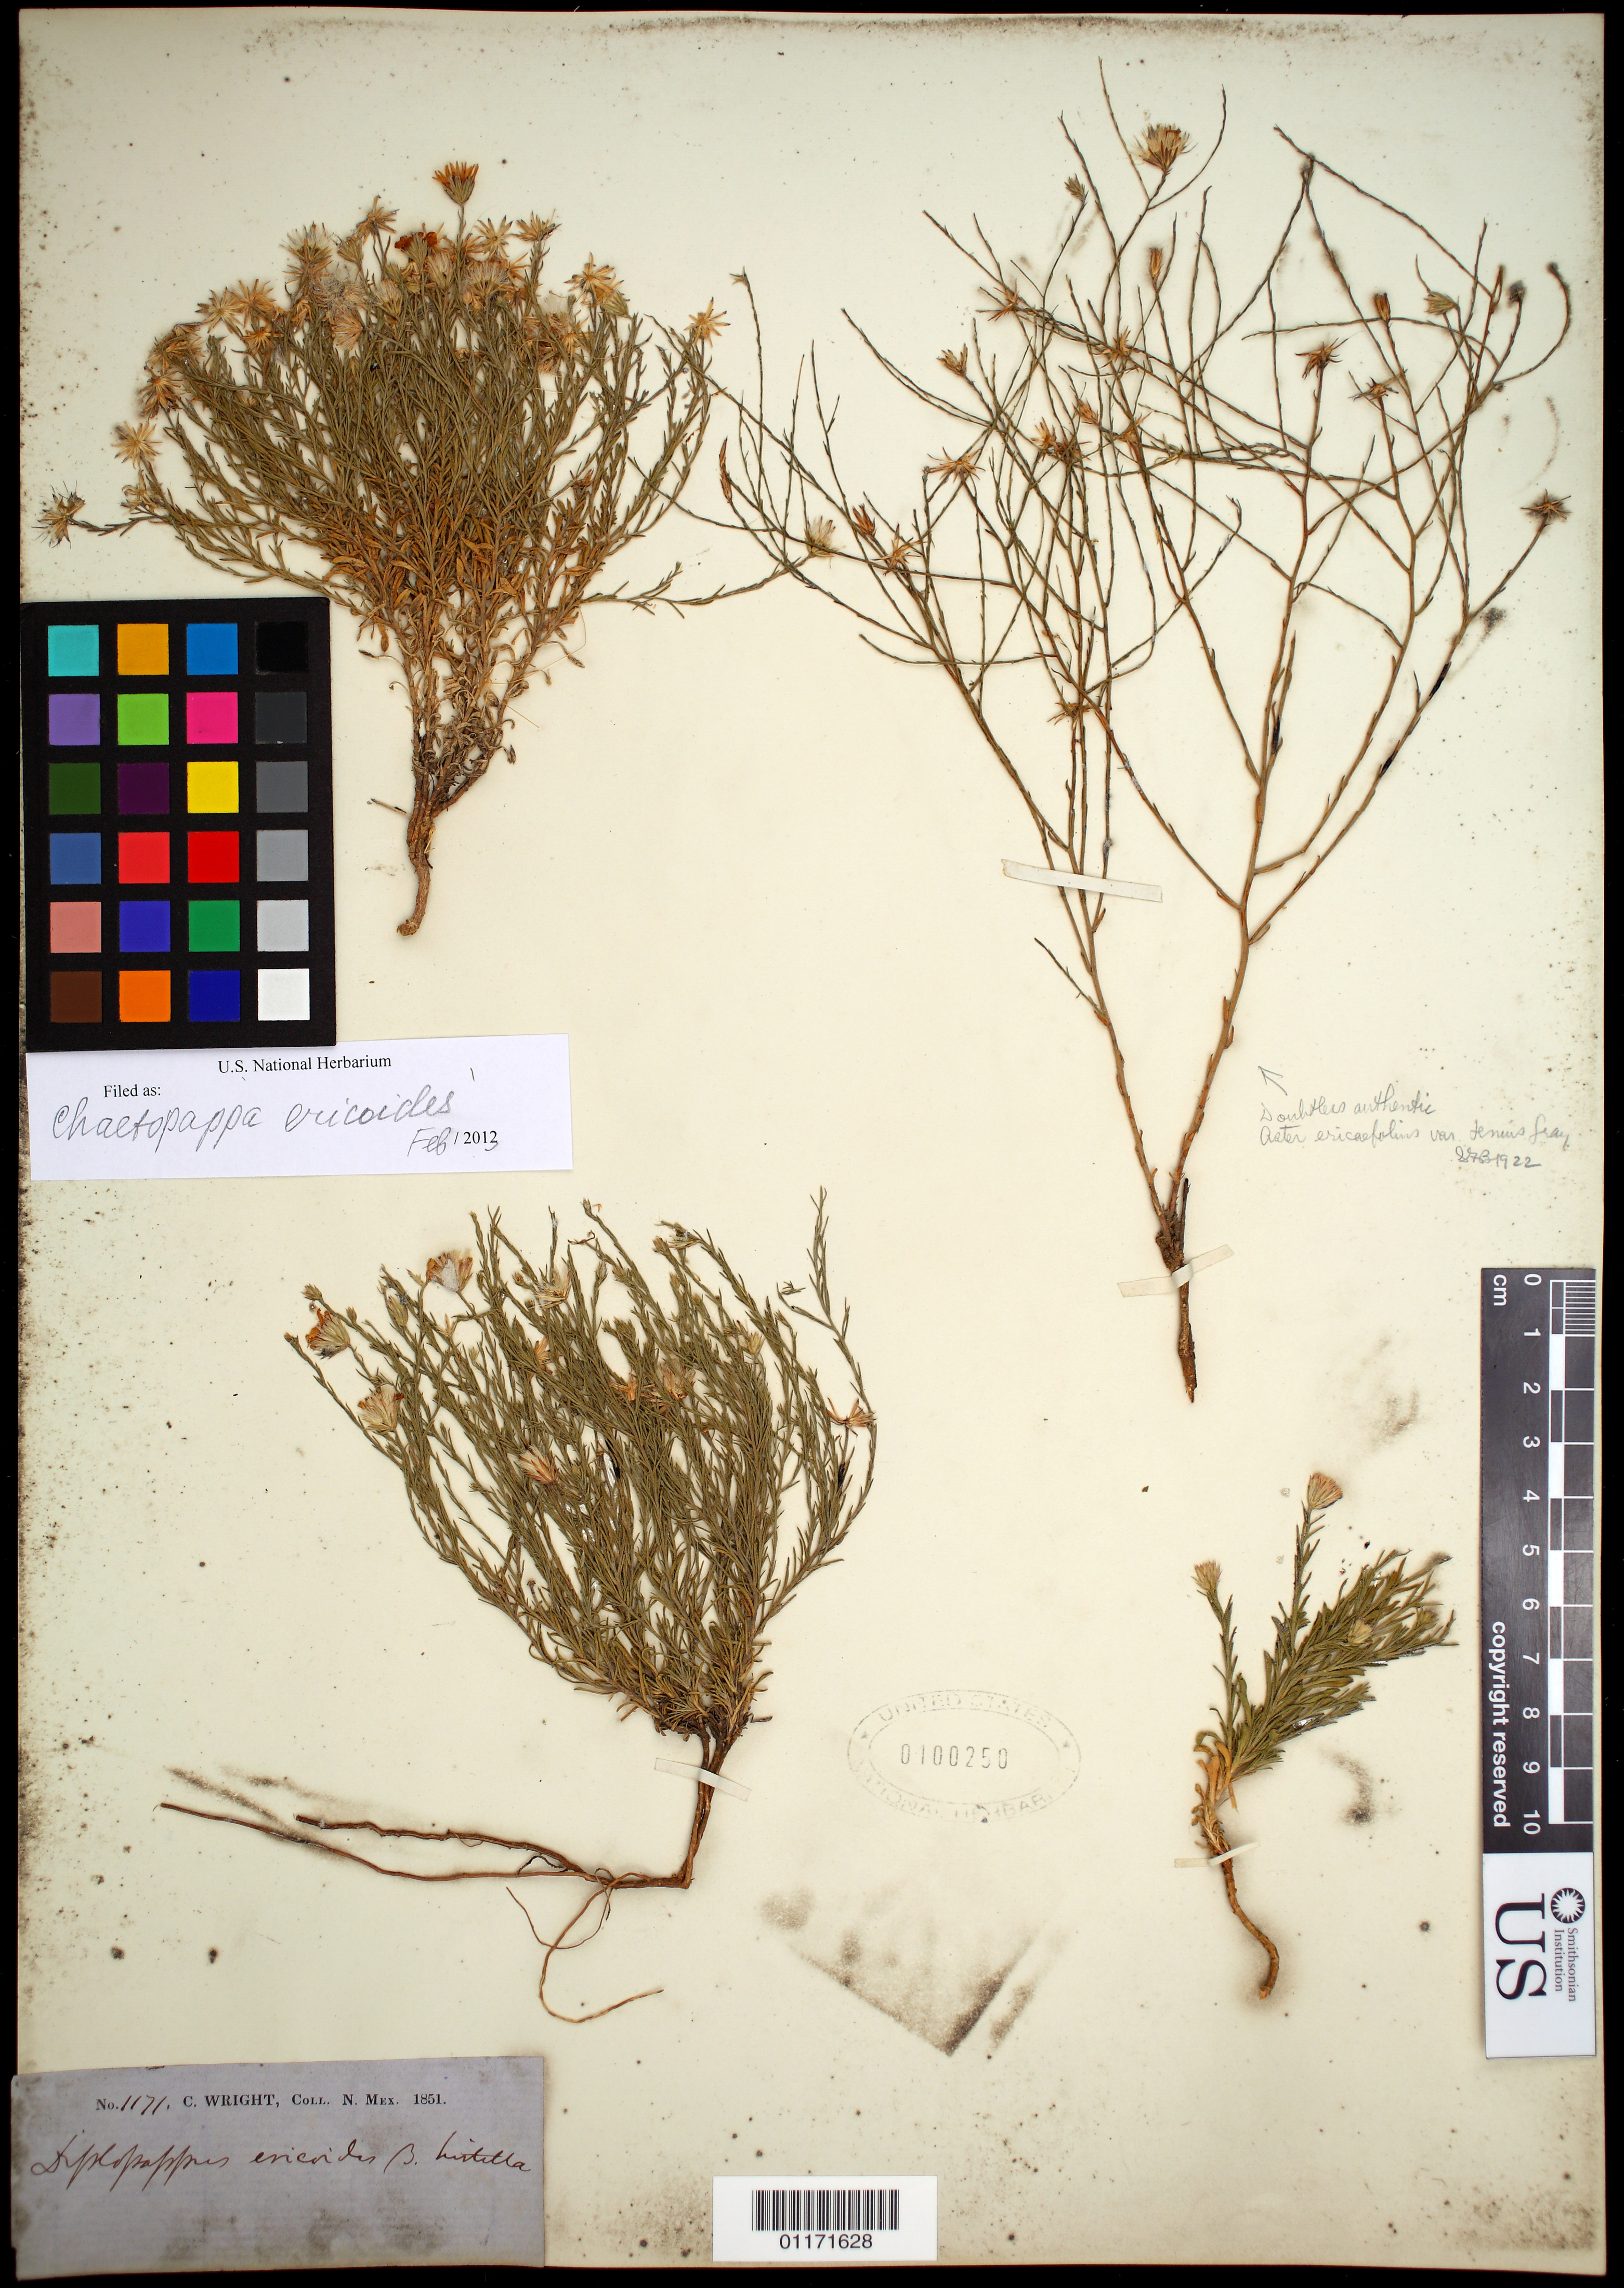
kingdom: Plantae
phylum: Tracheophyta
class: Magnoliopsida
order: Asterales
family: Asteraceae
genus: Chaetopappa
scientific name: Chaetopappa ericoides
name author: (Torr.) G.L. Nesom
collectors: C. Wright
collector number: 1171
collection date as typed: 1851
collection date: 1851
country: United States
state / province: New Mexico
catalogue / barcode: US 100250